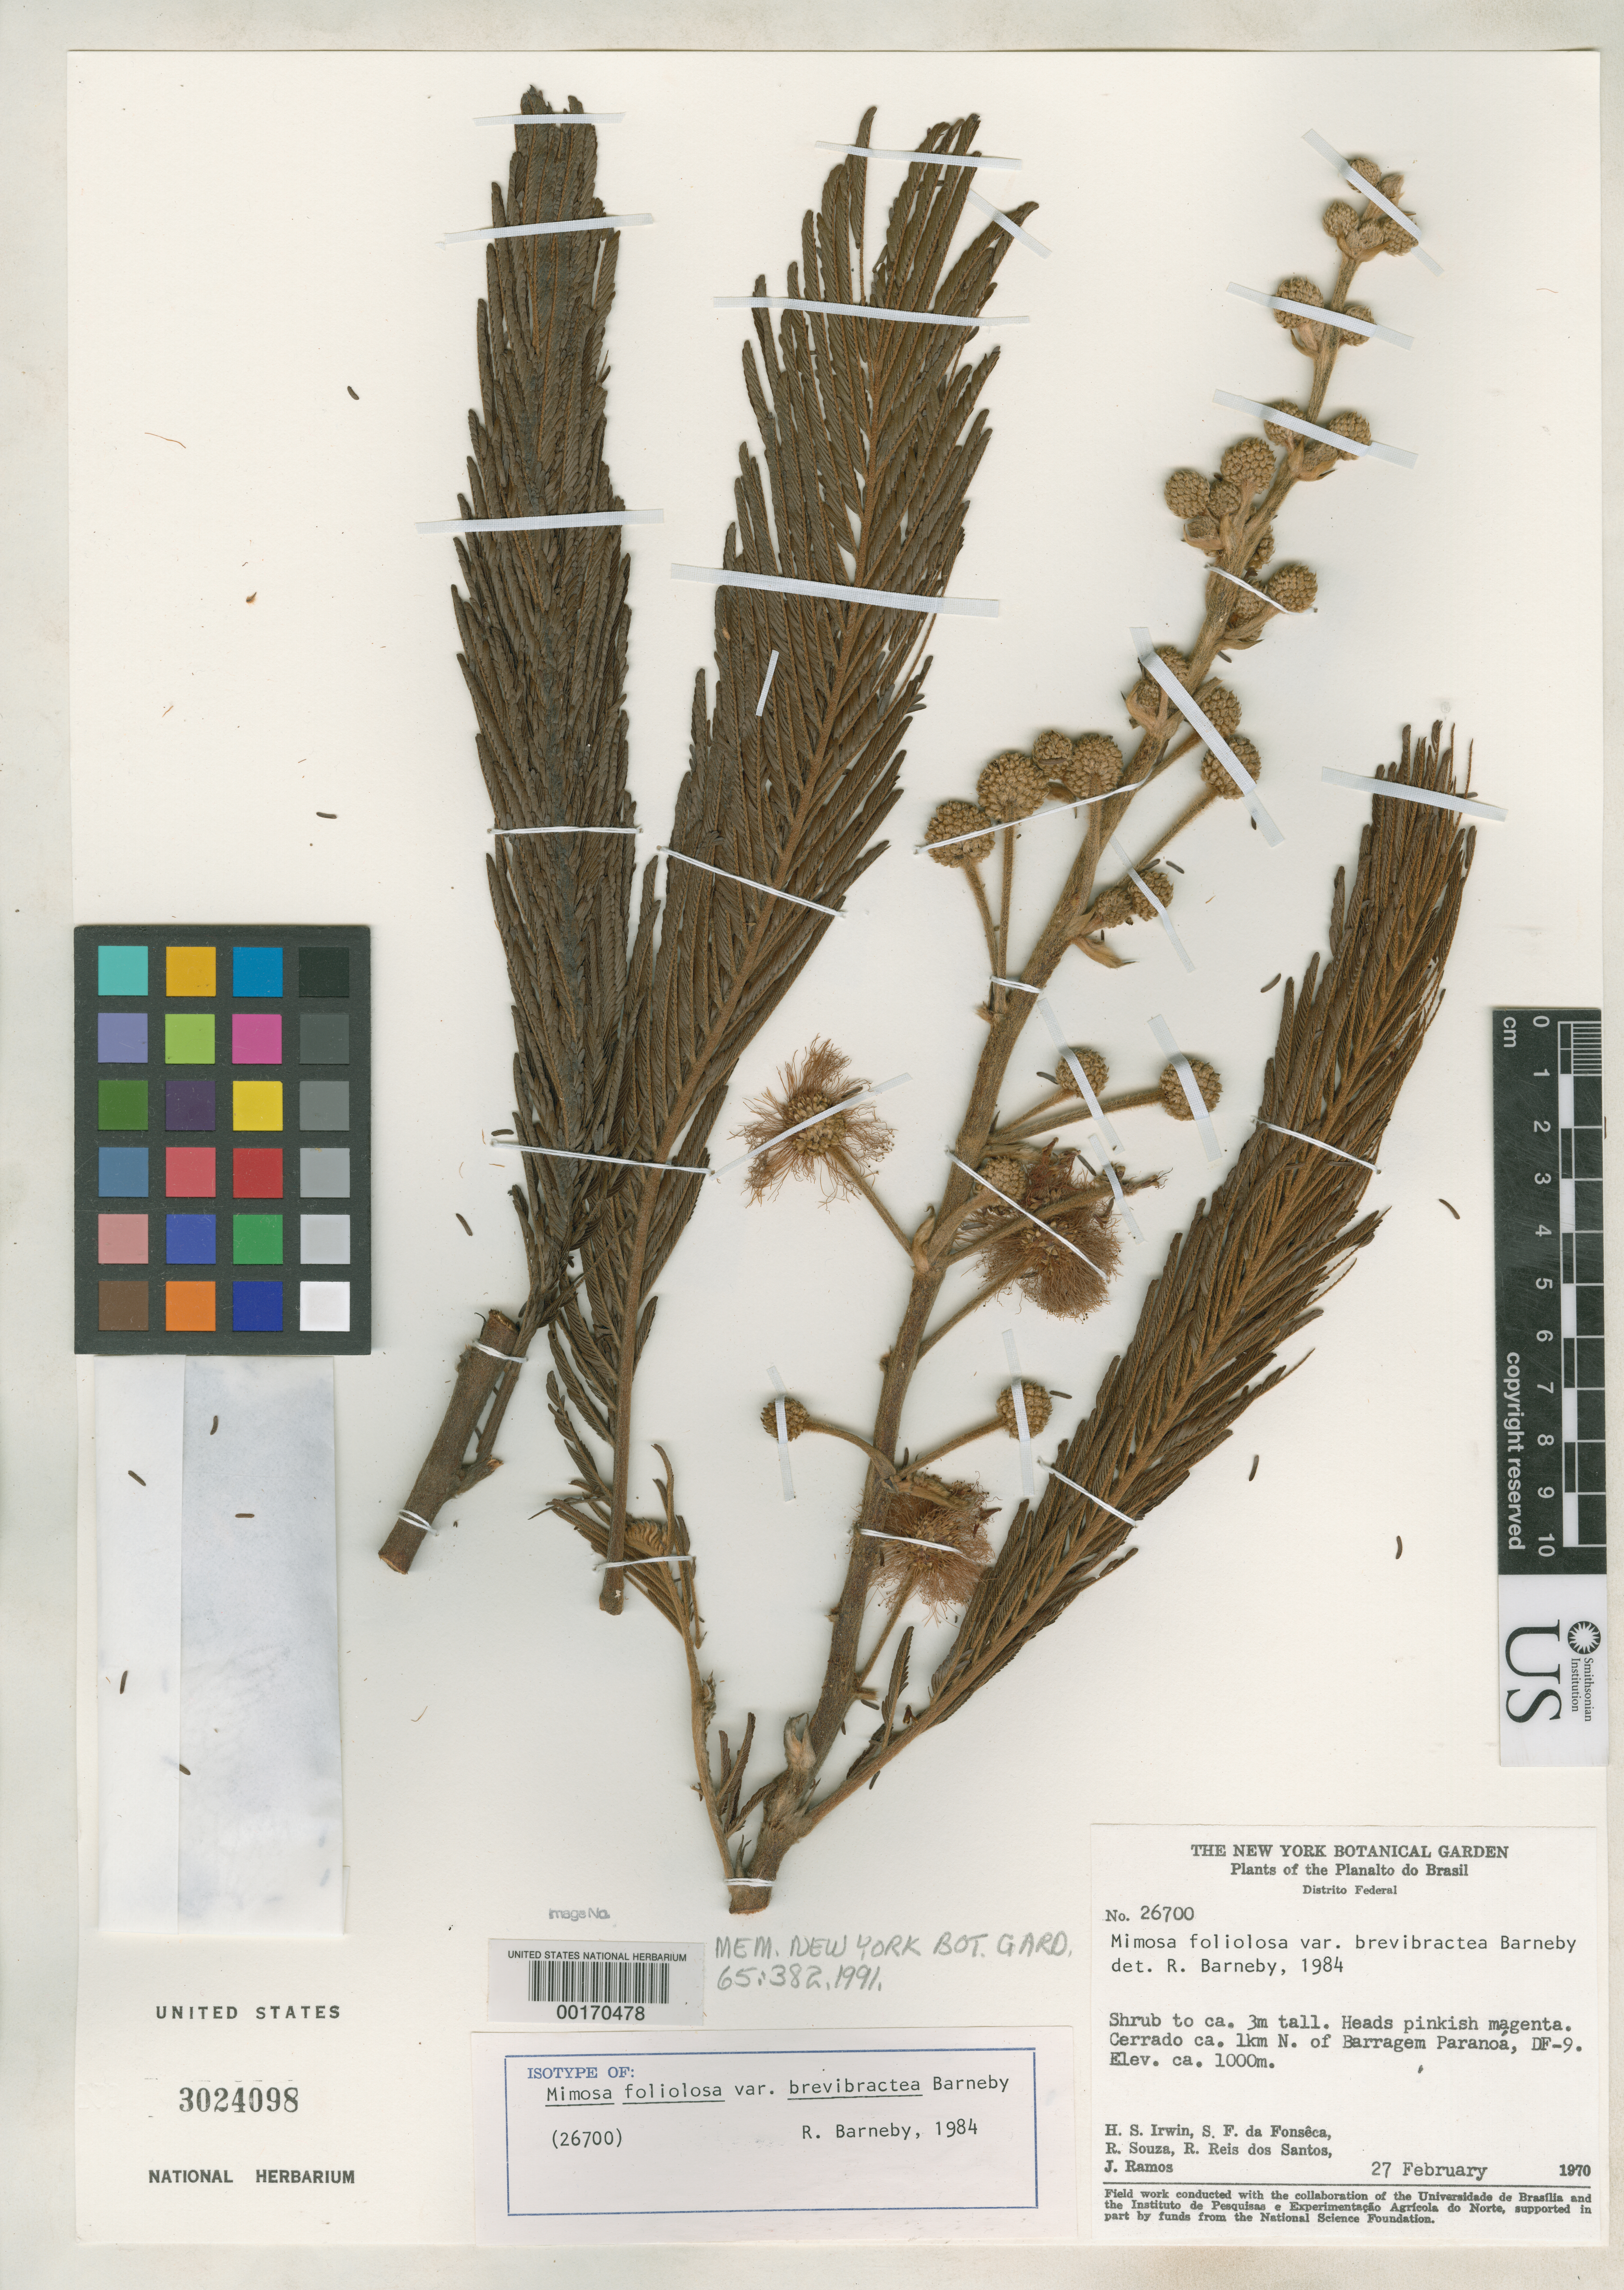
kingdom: Plantae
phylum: Tracheophyta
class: Magnoliopsida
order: Fabales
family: Fabaceae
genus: Mimosa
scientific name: Mimosa foliolosa var. brevibractea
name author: Barneby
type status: Isotype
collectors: H. Irwin, S. F. Fonsêca, R. Souza, R. G. P. Santos & J. F. Ramos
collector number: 26700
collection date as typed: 27 Feb 1970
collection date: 1970-02-27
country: Brazil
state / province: Distrito Federal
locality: Cerrado ca. 1 km N of Barragem Paranoa, DF-9.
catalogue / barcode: US 3024098